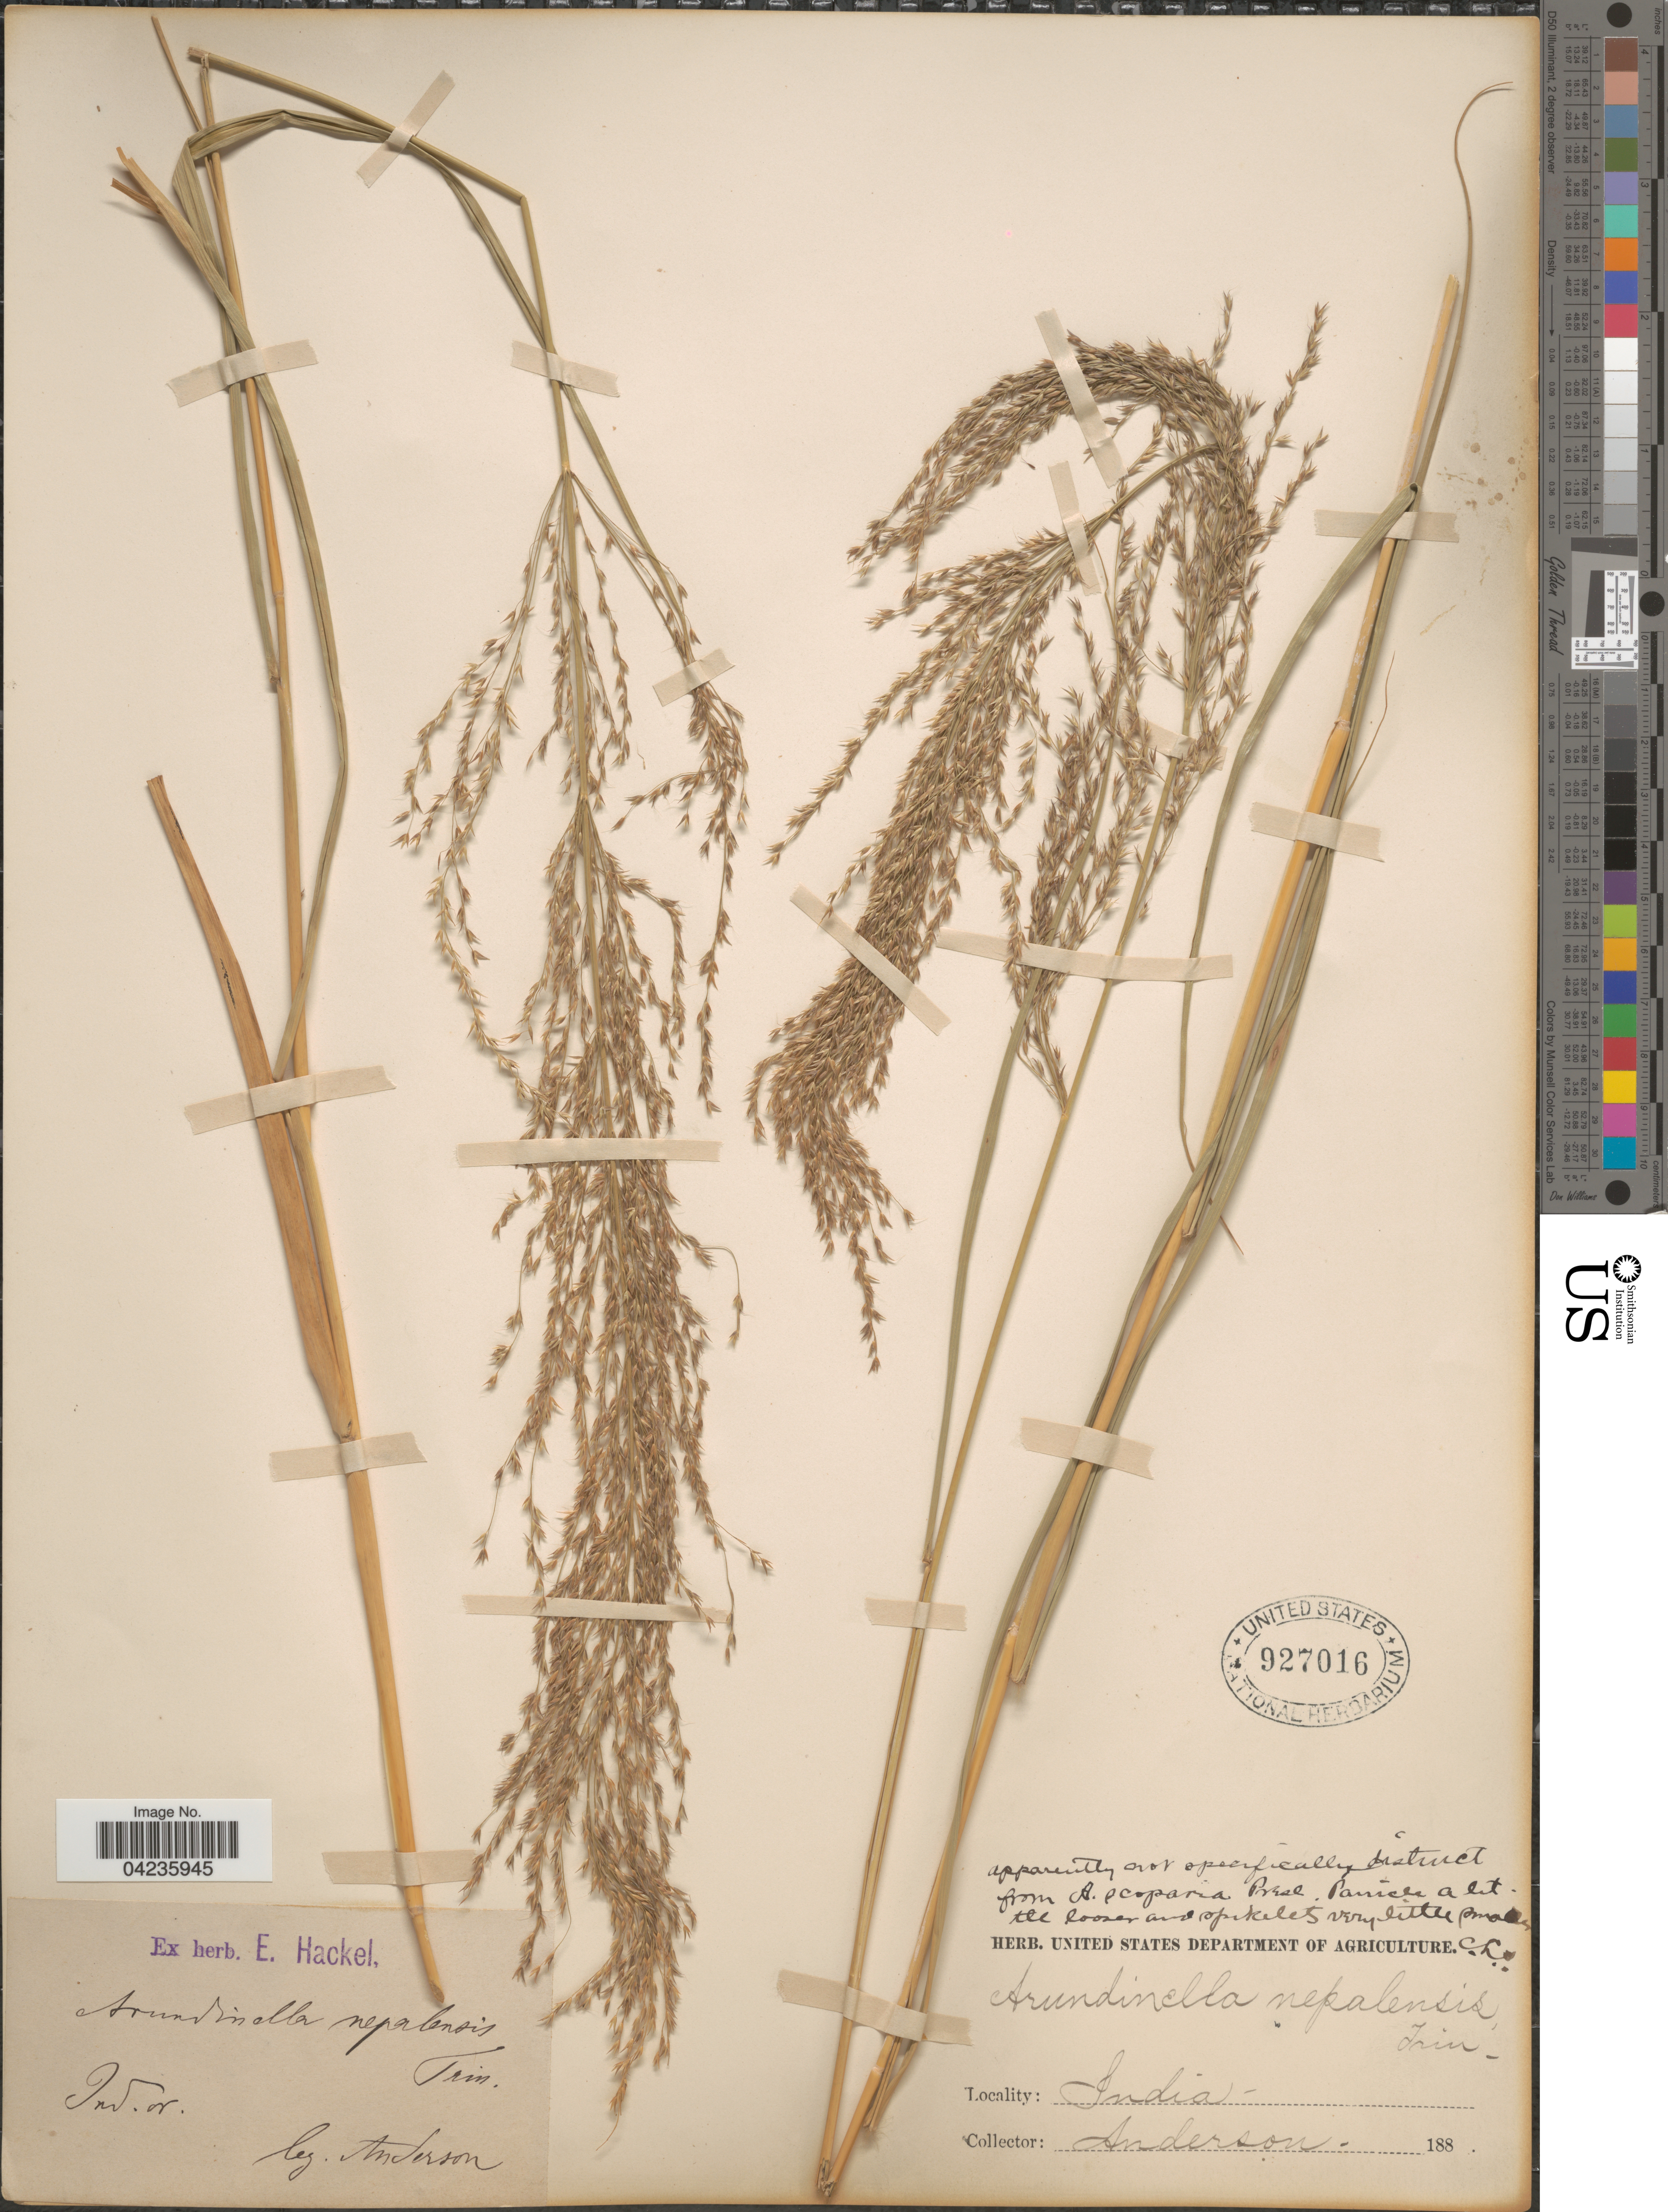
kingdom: Plantae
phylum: Tracheophyta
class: Liliopsida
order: Poales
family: Poaceae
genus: Arundinella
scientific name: Arundinella nepalensis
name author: Trin.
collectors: -- Anderson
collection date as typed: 188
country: India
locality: Ind. or.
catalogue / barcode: US 927016